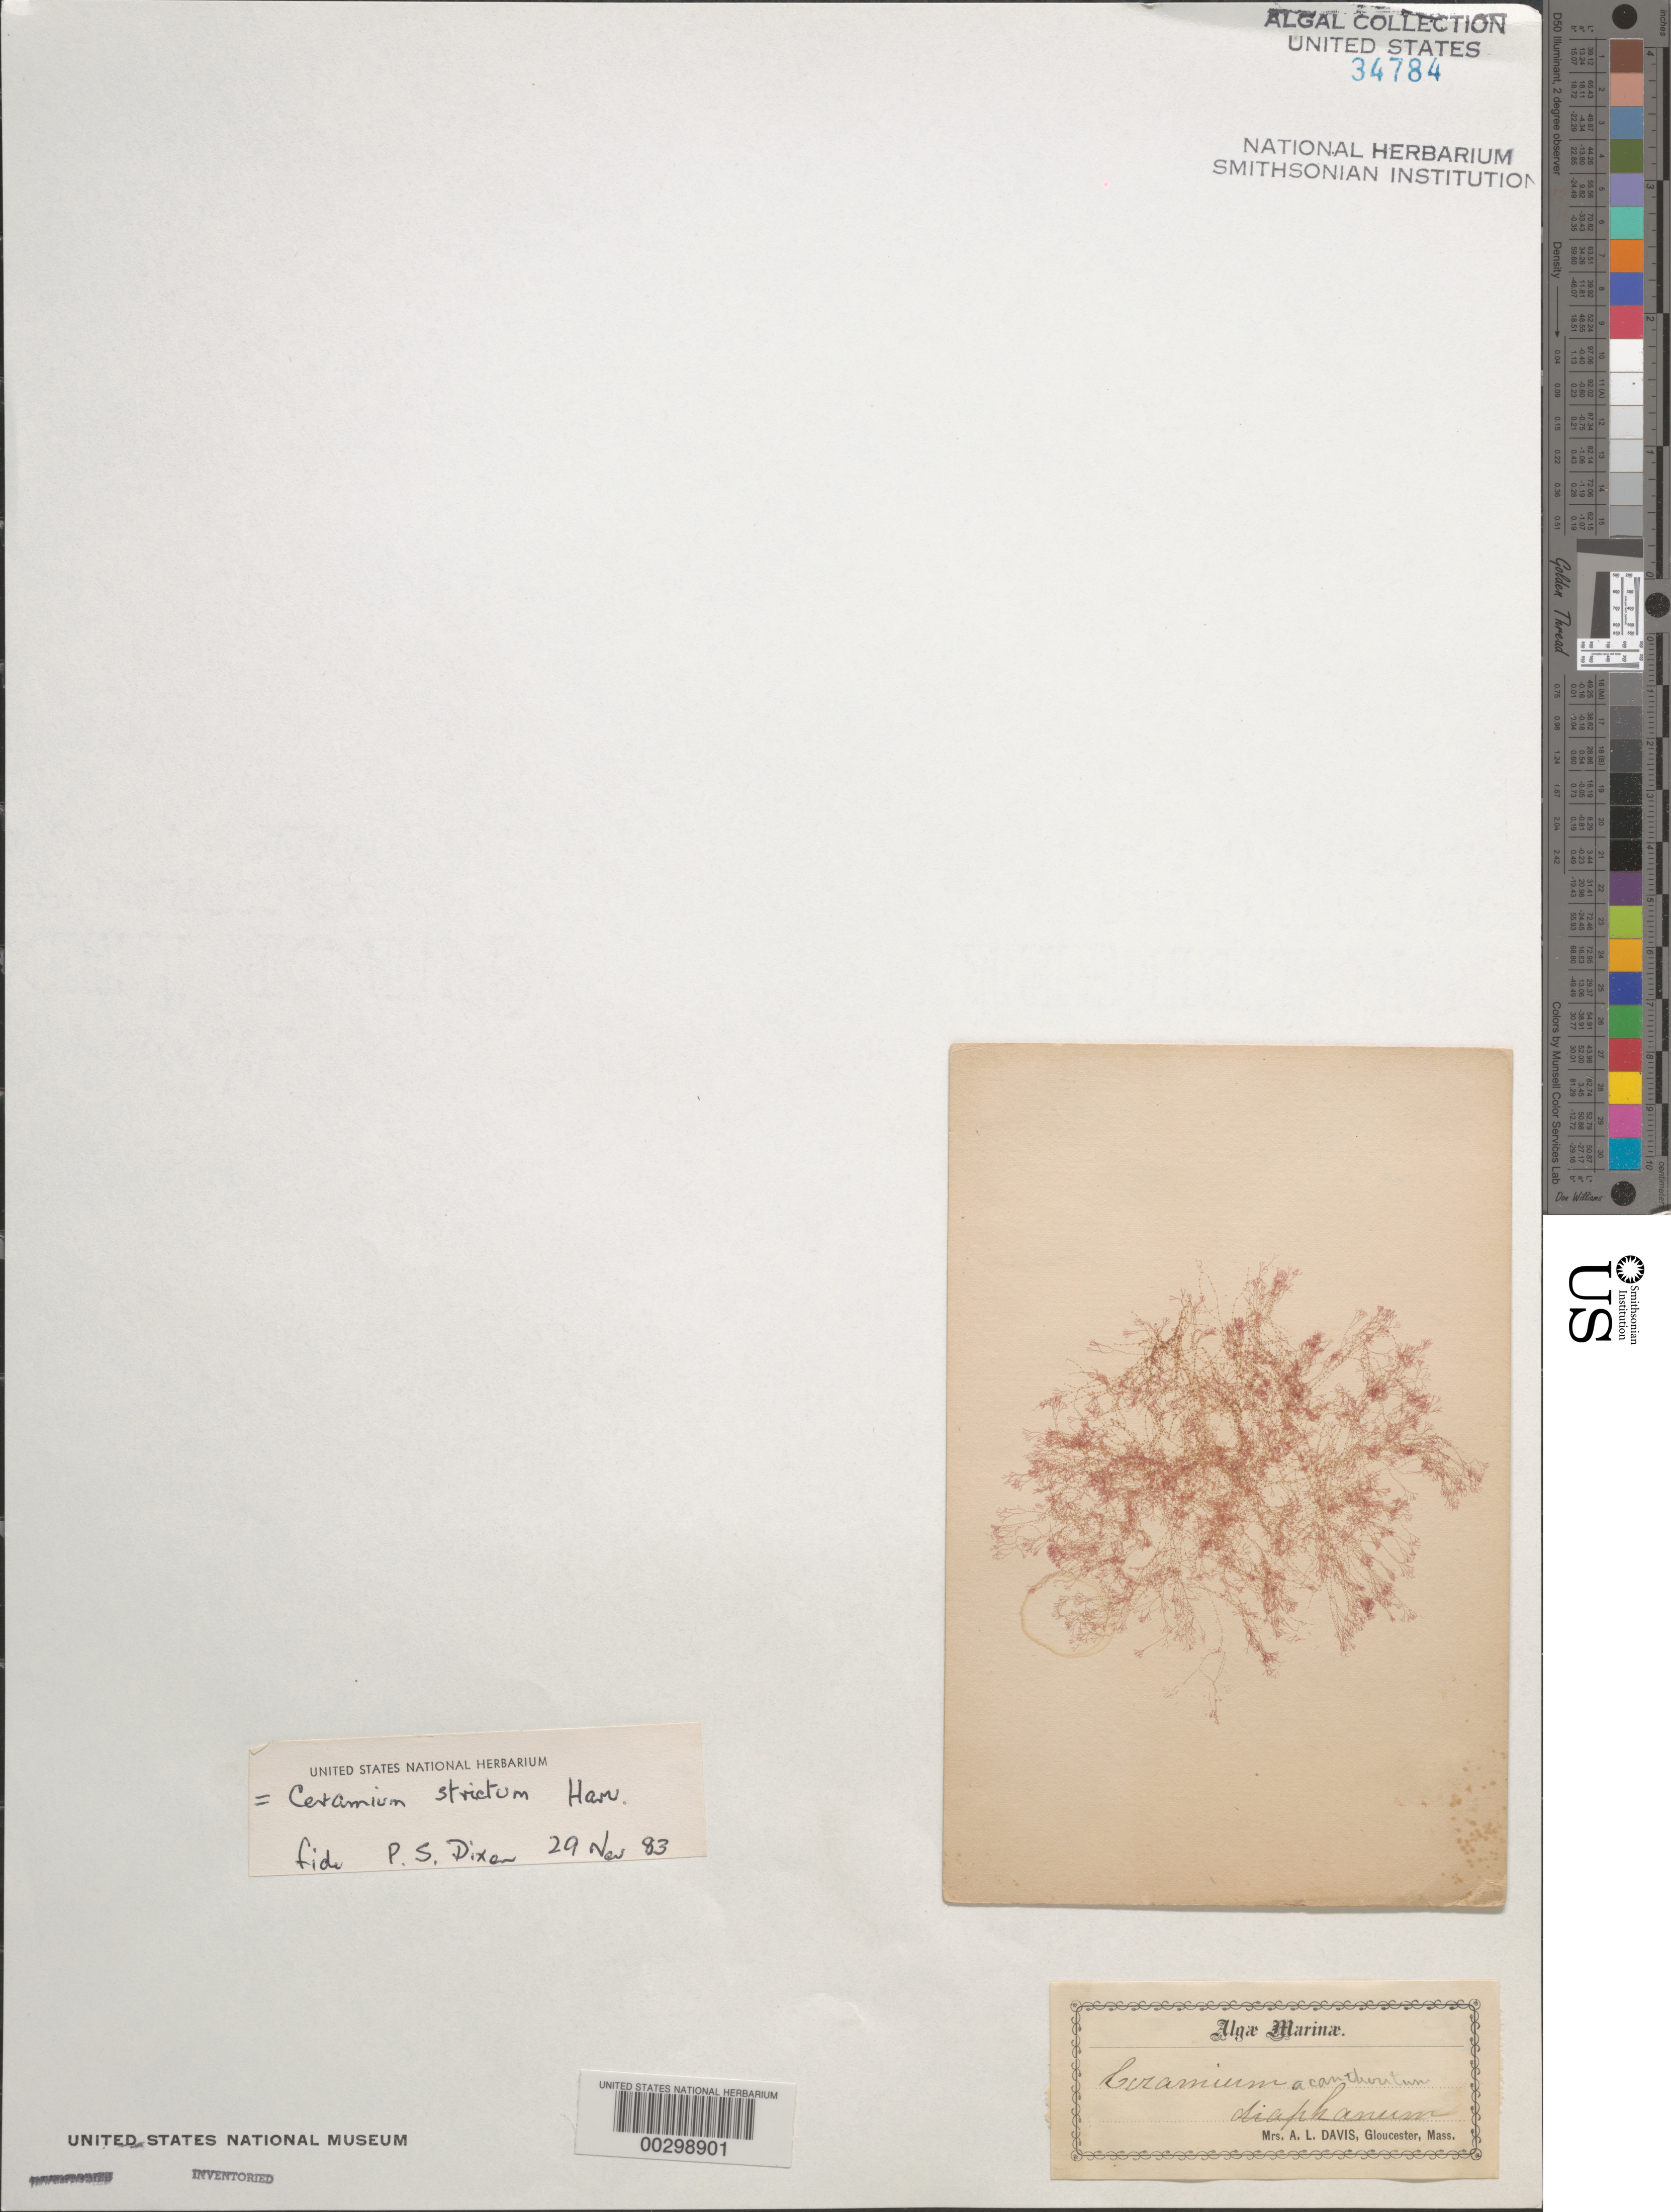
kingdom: Plantae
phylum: Rhodophyta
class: Florideophyceae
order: Ceramiales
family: Ceramiaceae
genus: Ceramium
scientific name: Ceramium strictum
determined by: Dixon, P. S.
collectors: A. Davis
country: United States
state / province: Massachusetts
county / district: Essex County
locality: Gloucester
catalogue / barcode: US 34784